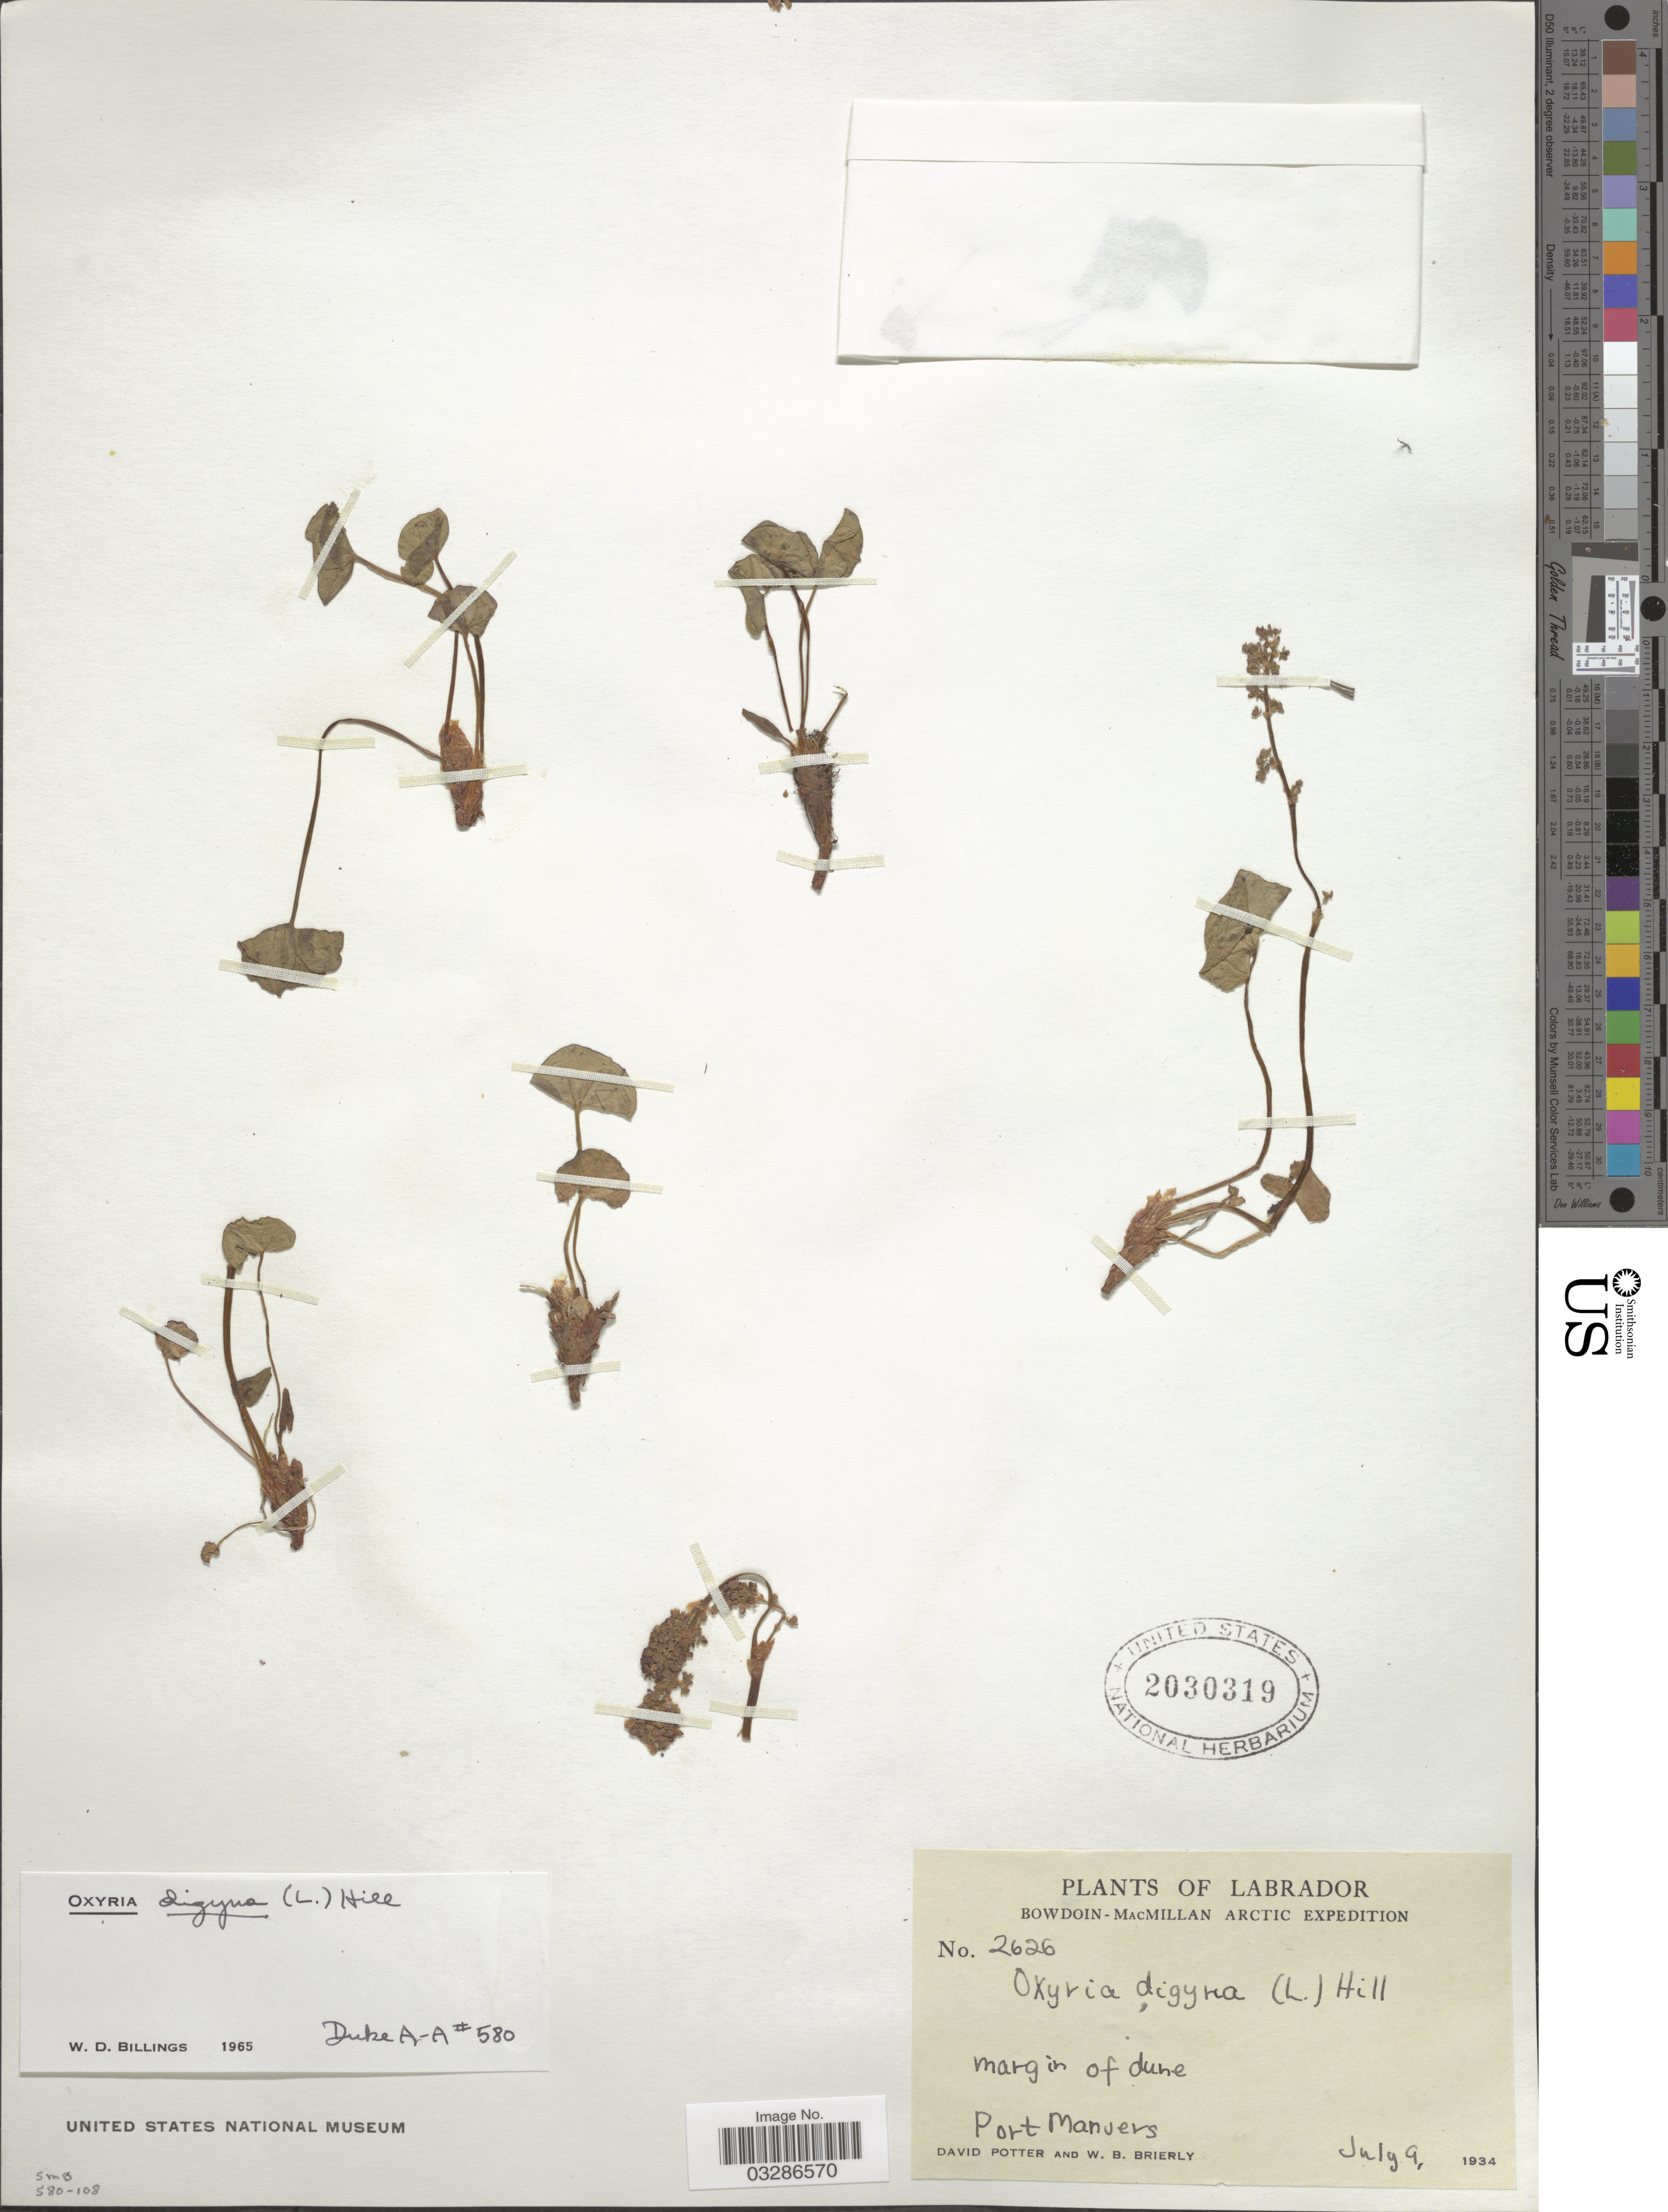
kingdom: Plantae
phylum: Tracheophyta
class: Magnoliopsida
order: Caryophyllales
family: Polygonaceae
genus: Oxyria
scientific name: Oxyria digyna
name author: (L.) Hill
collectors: D. Potter & W. Brierly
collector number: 2626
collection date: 1934-07-09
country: Canada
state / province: Newfoundland and Labrador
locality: Labrador, Bowdoin-MacMillan Arctic, Port Manvers.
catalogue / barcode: US 2030319